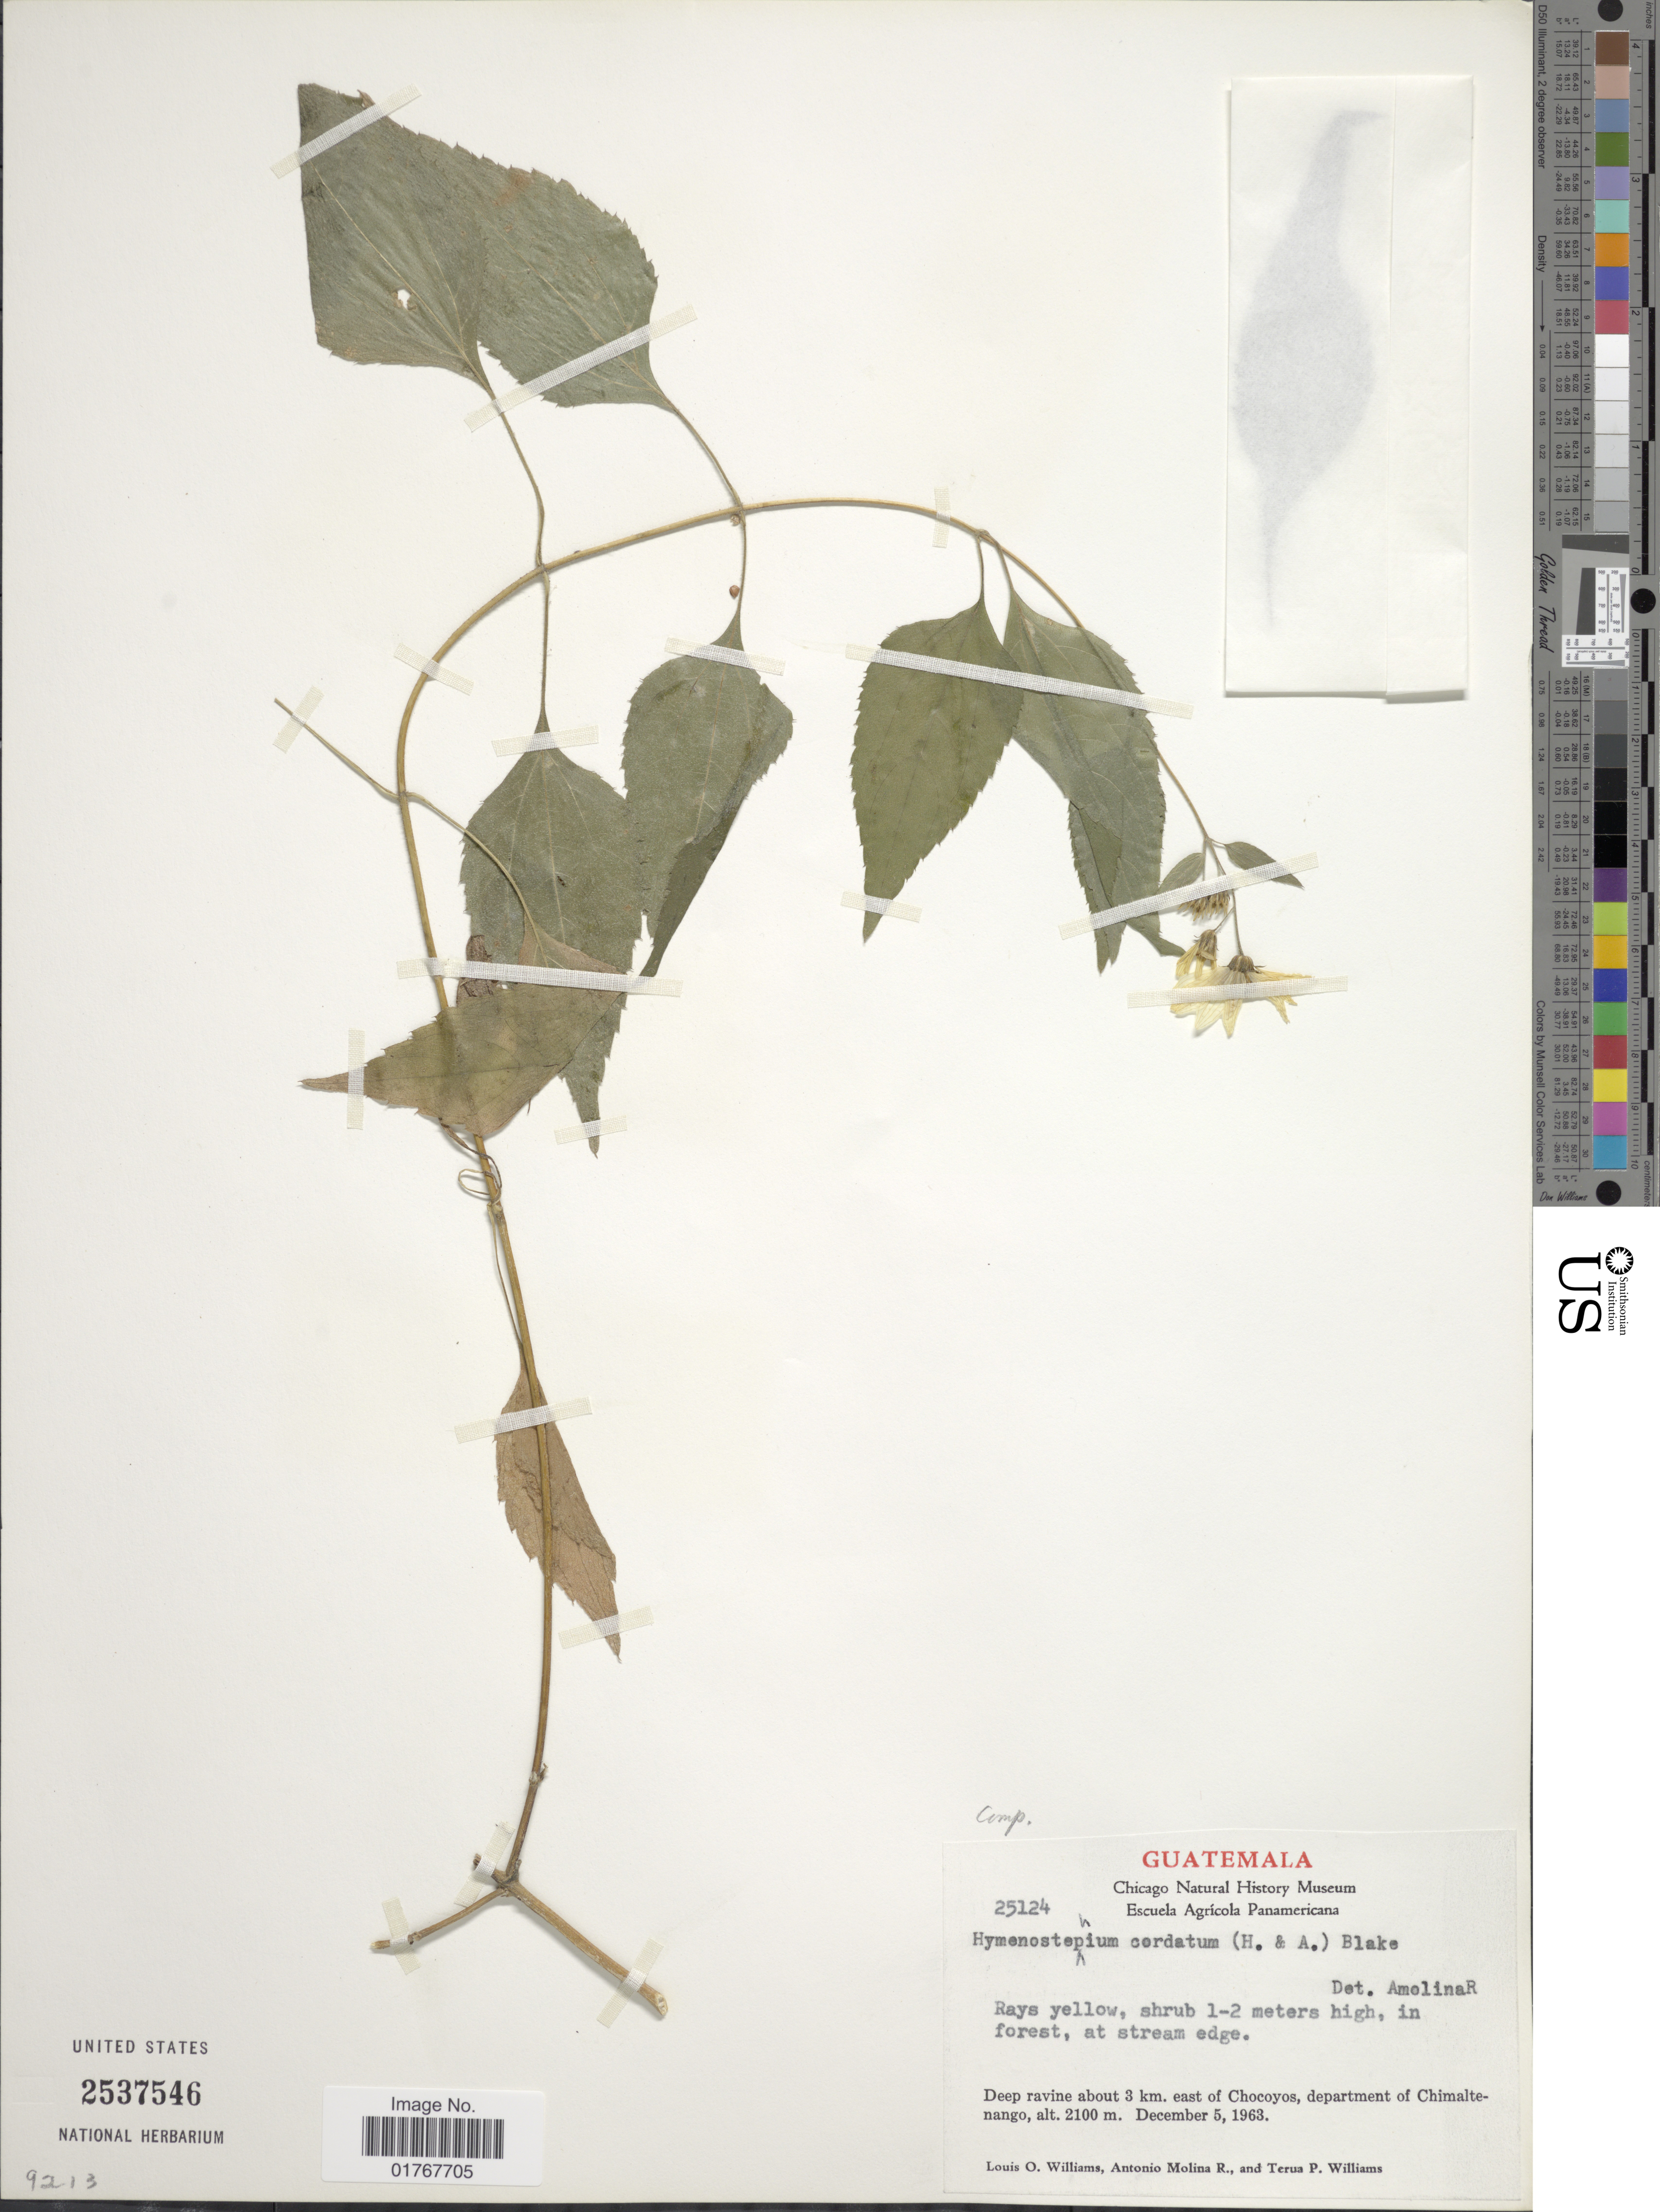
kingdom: Plantae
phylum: Tracheophyta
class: Magnoliopsida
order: Asterales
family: Asteraceae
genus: Viguiera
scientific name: Viguiera cordata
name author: (Hook. & Arn.) D'Arcy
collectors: L. O. Williams, A. Molina R. & T. P. Williams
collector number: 25124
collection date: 1963-12-05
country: Guatemala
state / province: Chimaltenango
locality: Deep ravine about 3 km. east of Chocoyos, department of Chimaltenango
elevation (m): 2100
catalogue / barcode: US 2537546